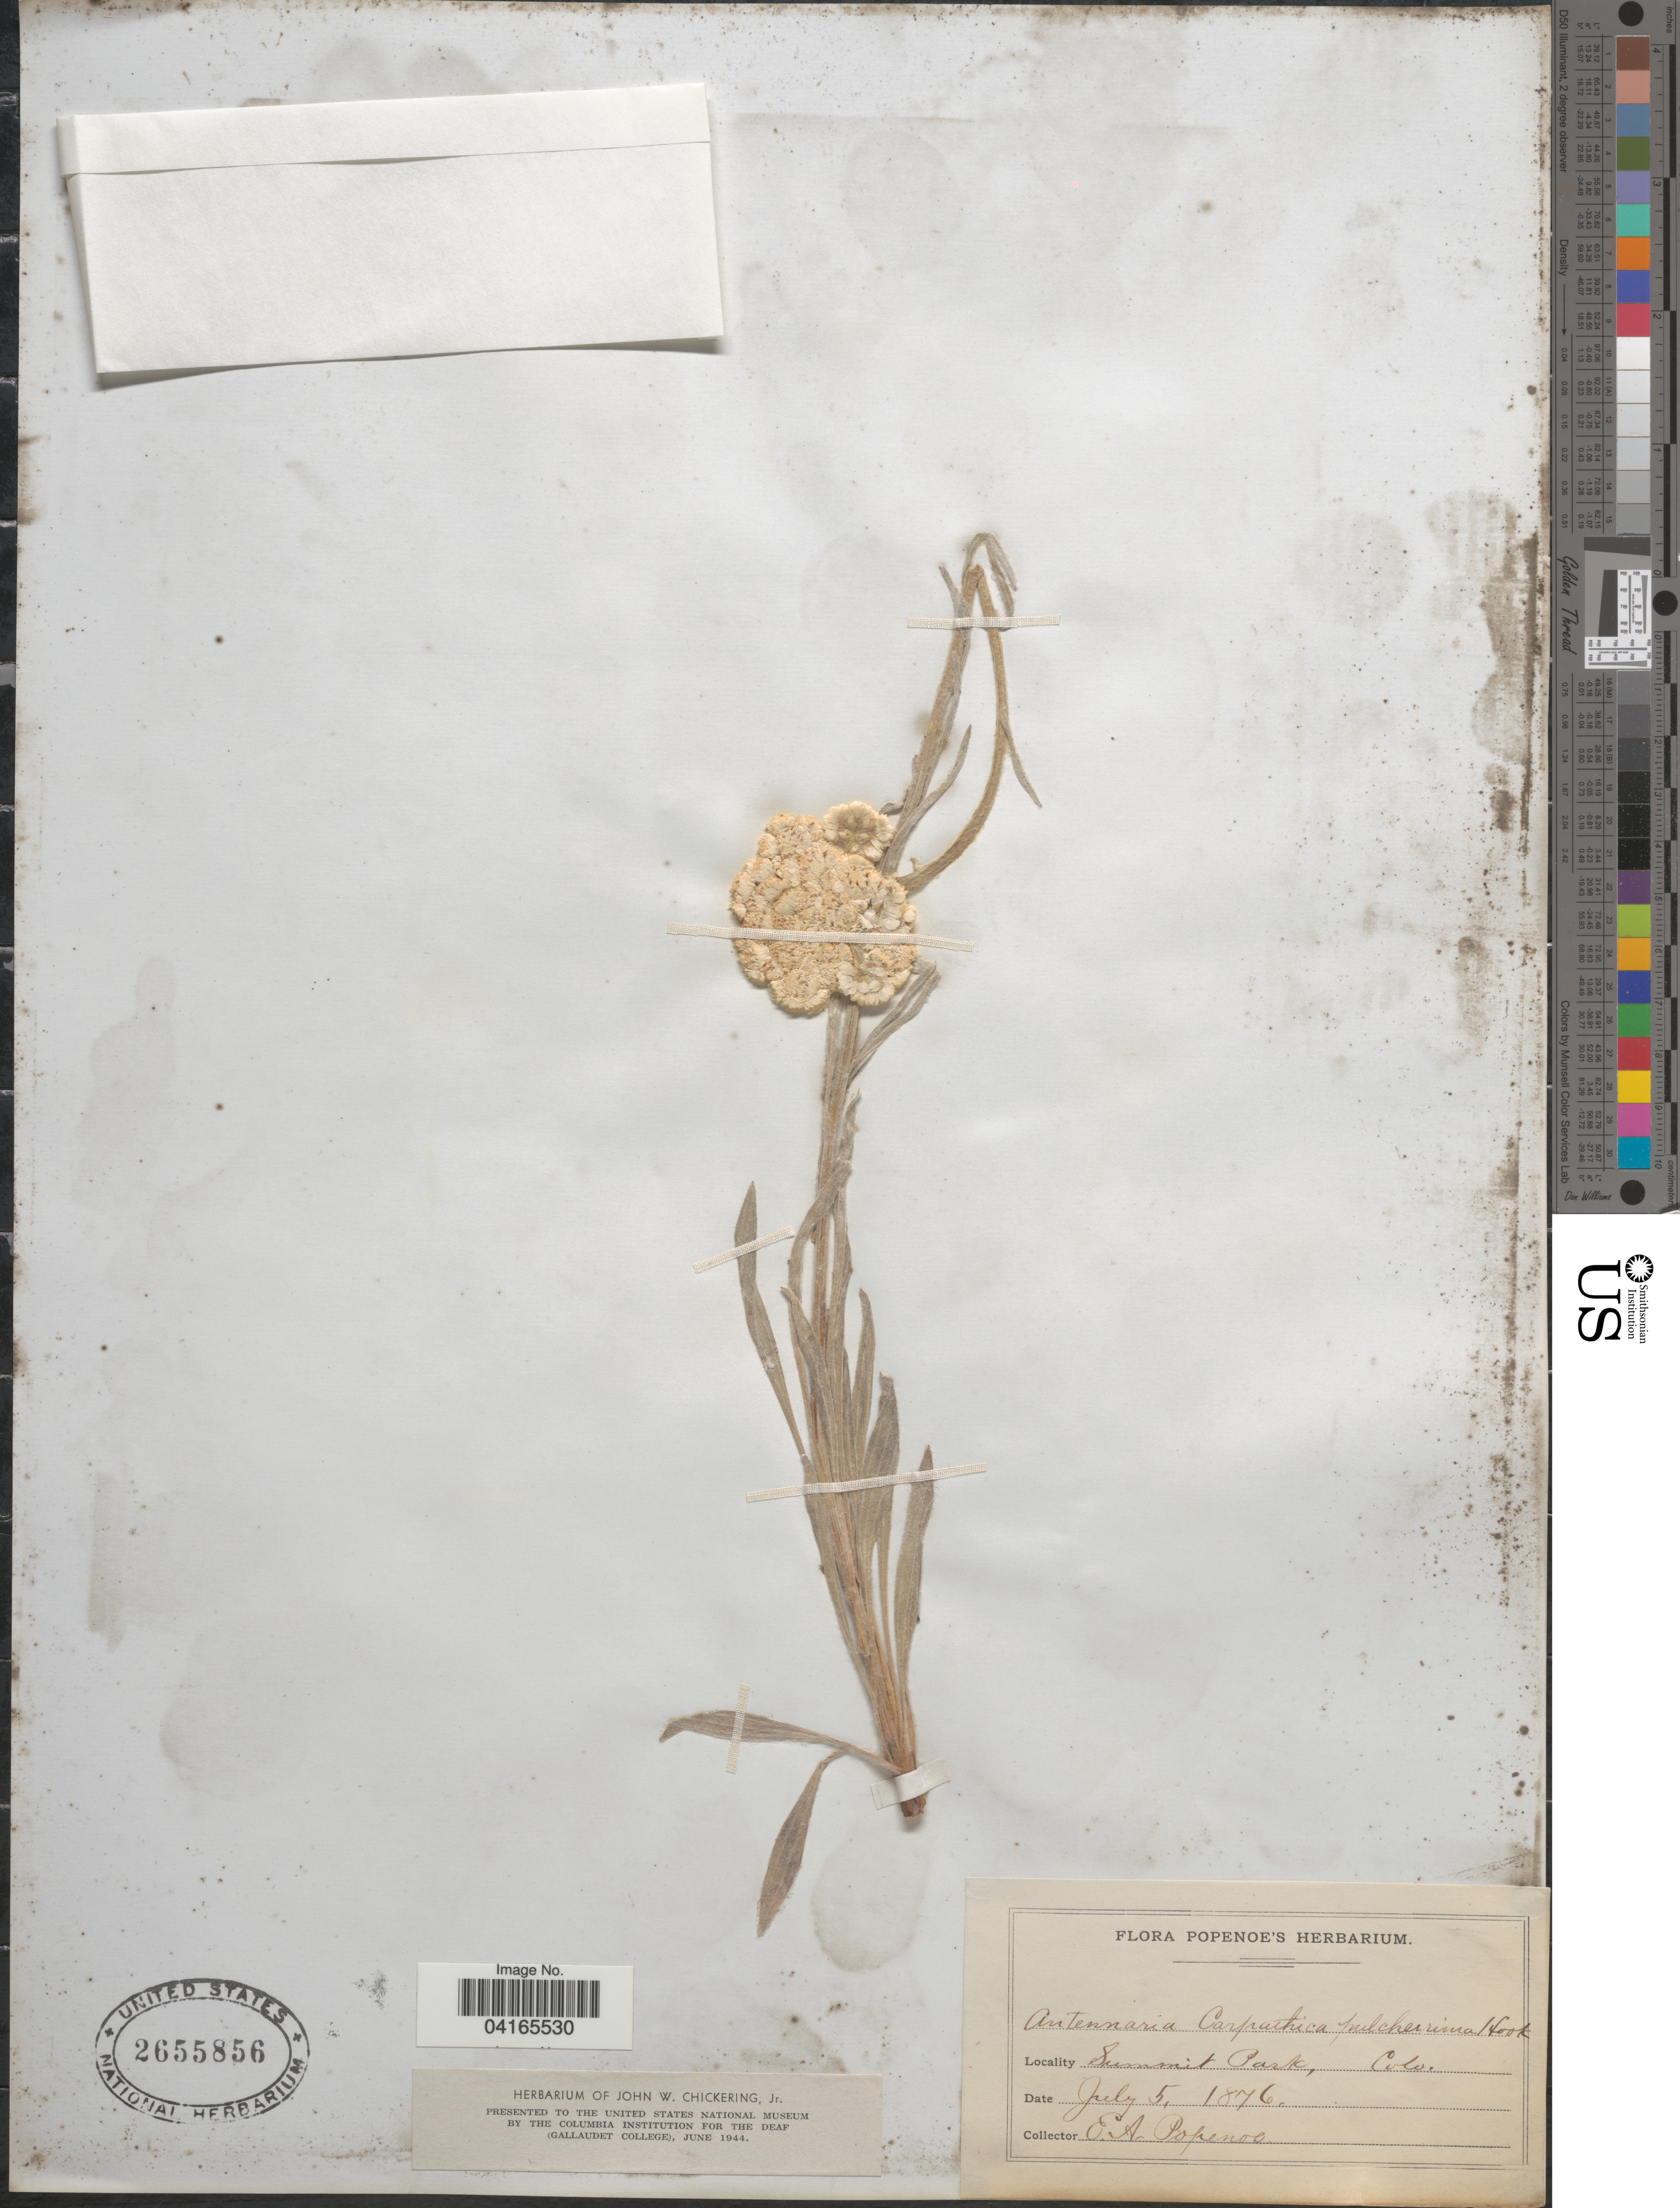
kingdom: Plantae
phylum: Tracheophyta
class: Magnoliopsida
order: Asterales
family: Asteraceae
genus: Antennaria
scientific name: Antennaria carpatica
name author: (Wahlenb.) Hook.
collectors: E. A. Popenoe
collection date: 1876-07-05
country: United States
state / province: Colorado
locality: Summit Park.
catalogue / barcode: US 2655856